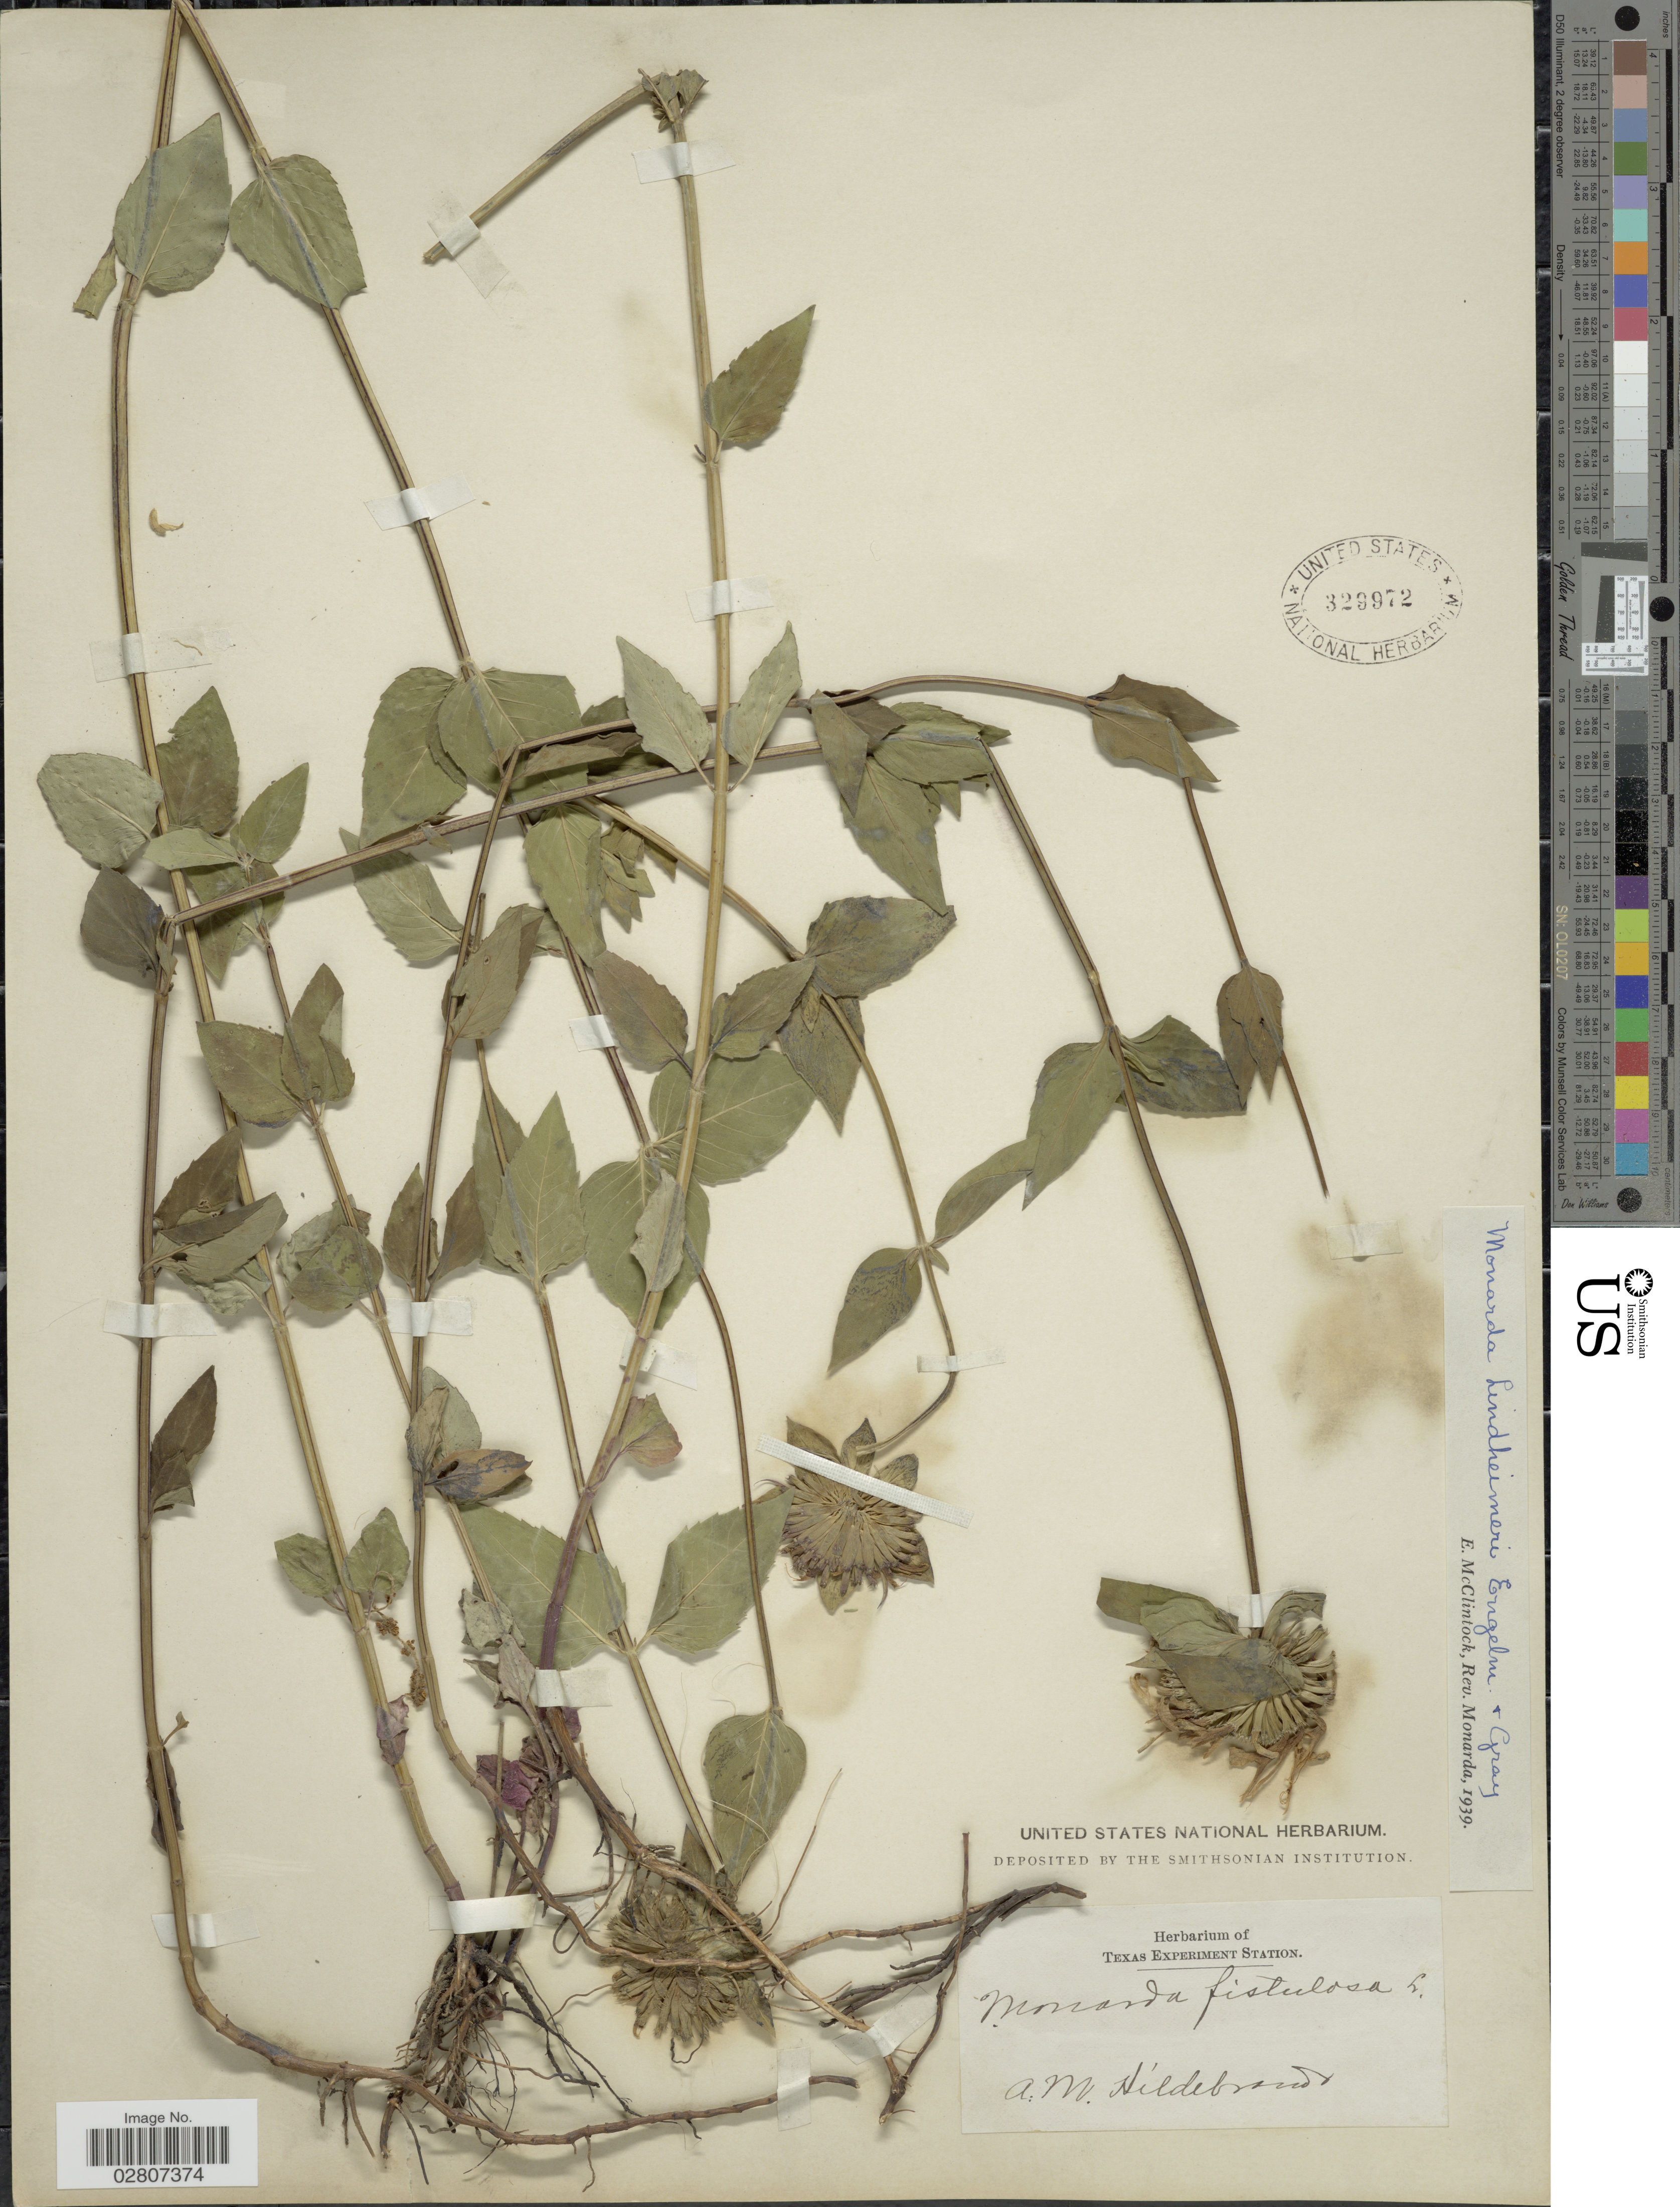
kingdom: Plantae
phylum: Tracheophyta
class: Magnoliopsida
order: Lamiales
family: Lamiaceae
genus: Monarda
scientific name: Monarda lindheimeri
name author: Engelm. & A. Gray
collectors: A. Hildebrandt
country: United States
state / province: Texas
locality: Texas Experiment Station.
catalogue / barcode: US 329972